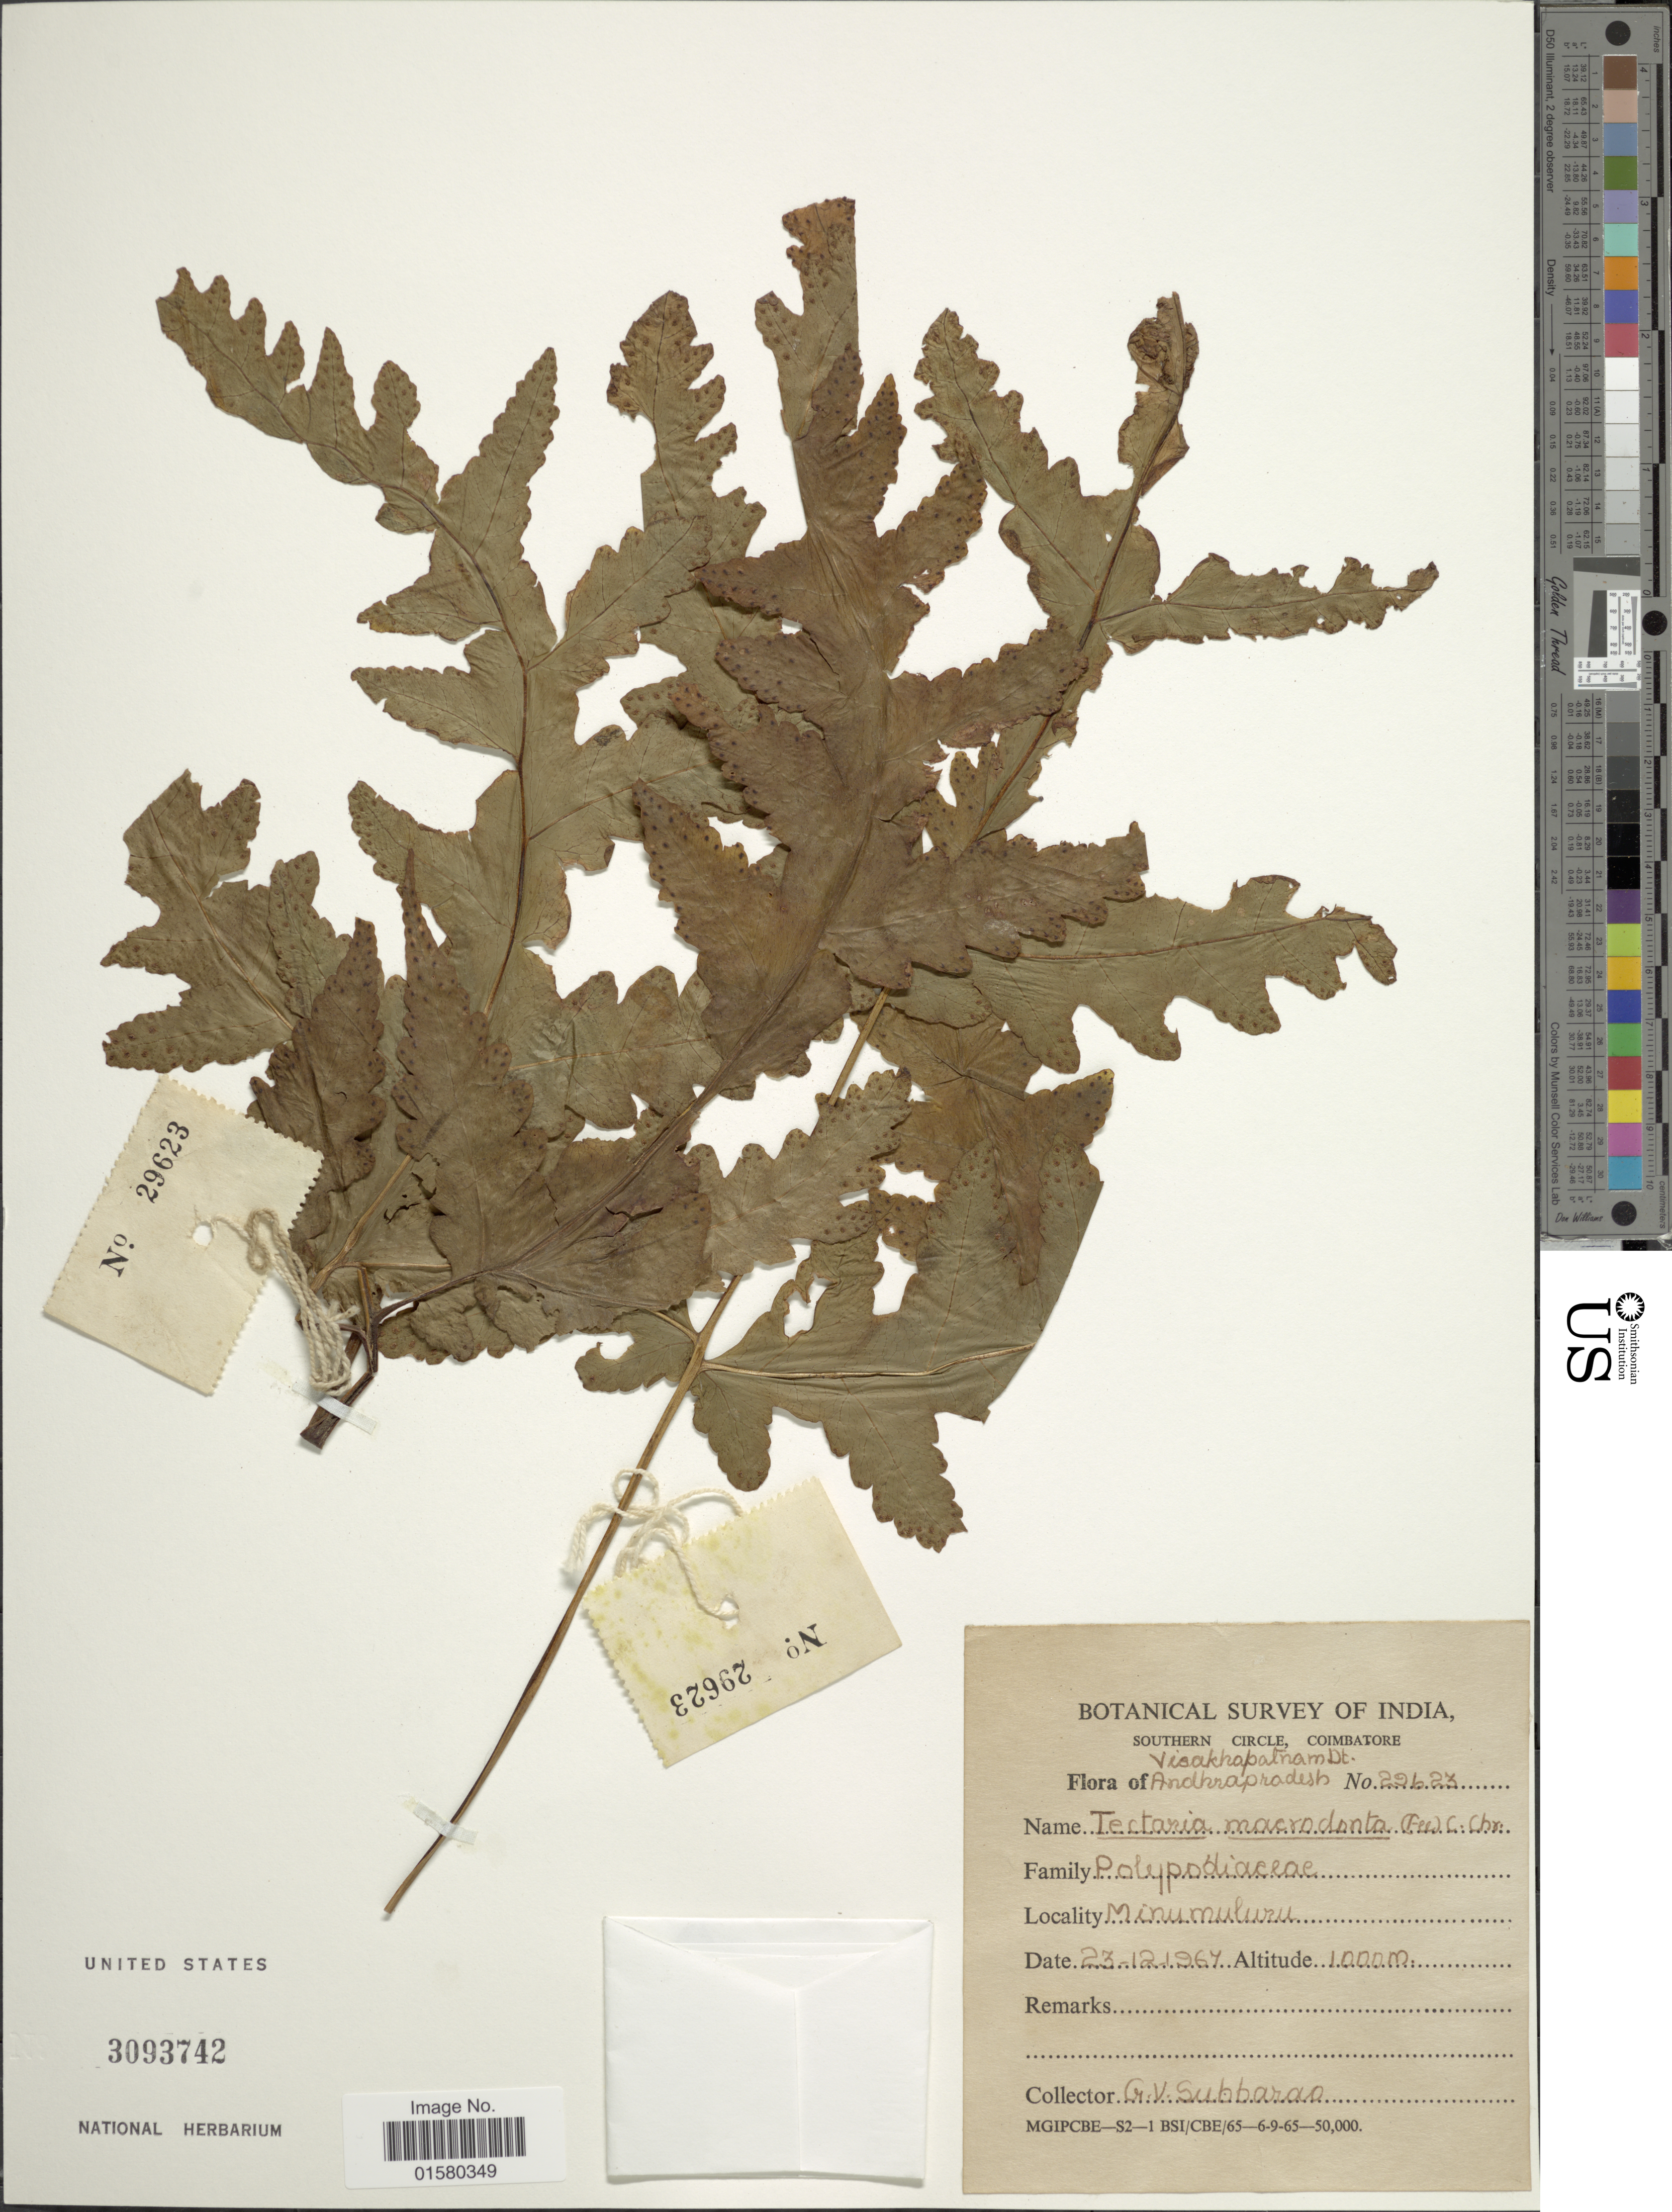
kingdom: Plantae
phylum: Tracheophyta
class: Polypodiopsida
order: Polypodiales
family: Tectariaceae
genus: Tectaria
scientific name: Tectaria macrodonta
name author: (Fée) C. Chr.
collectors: G. Subbarao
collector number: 29623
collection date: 1967-12-23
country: India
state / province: Andhra Pradesh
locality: Visakhapatnam Dt., Andrapradesh, Minumuluru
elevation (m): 1000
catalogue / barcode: US 3093742